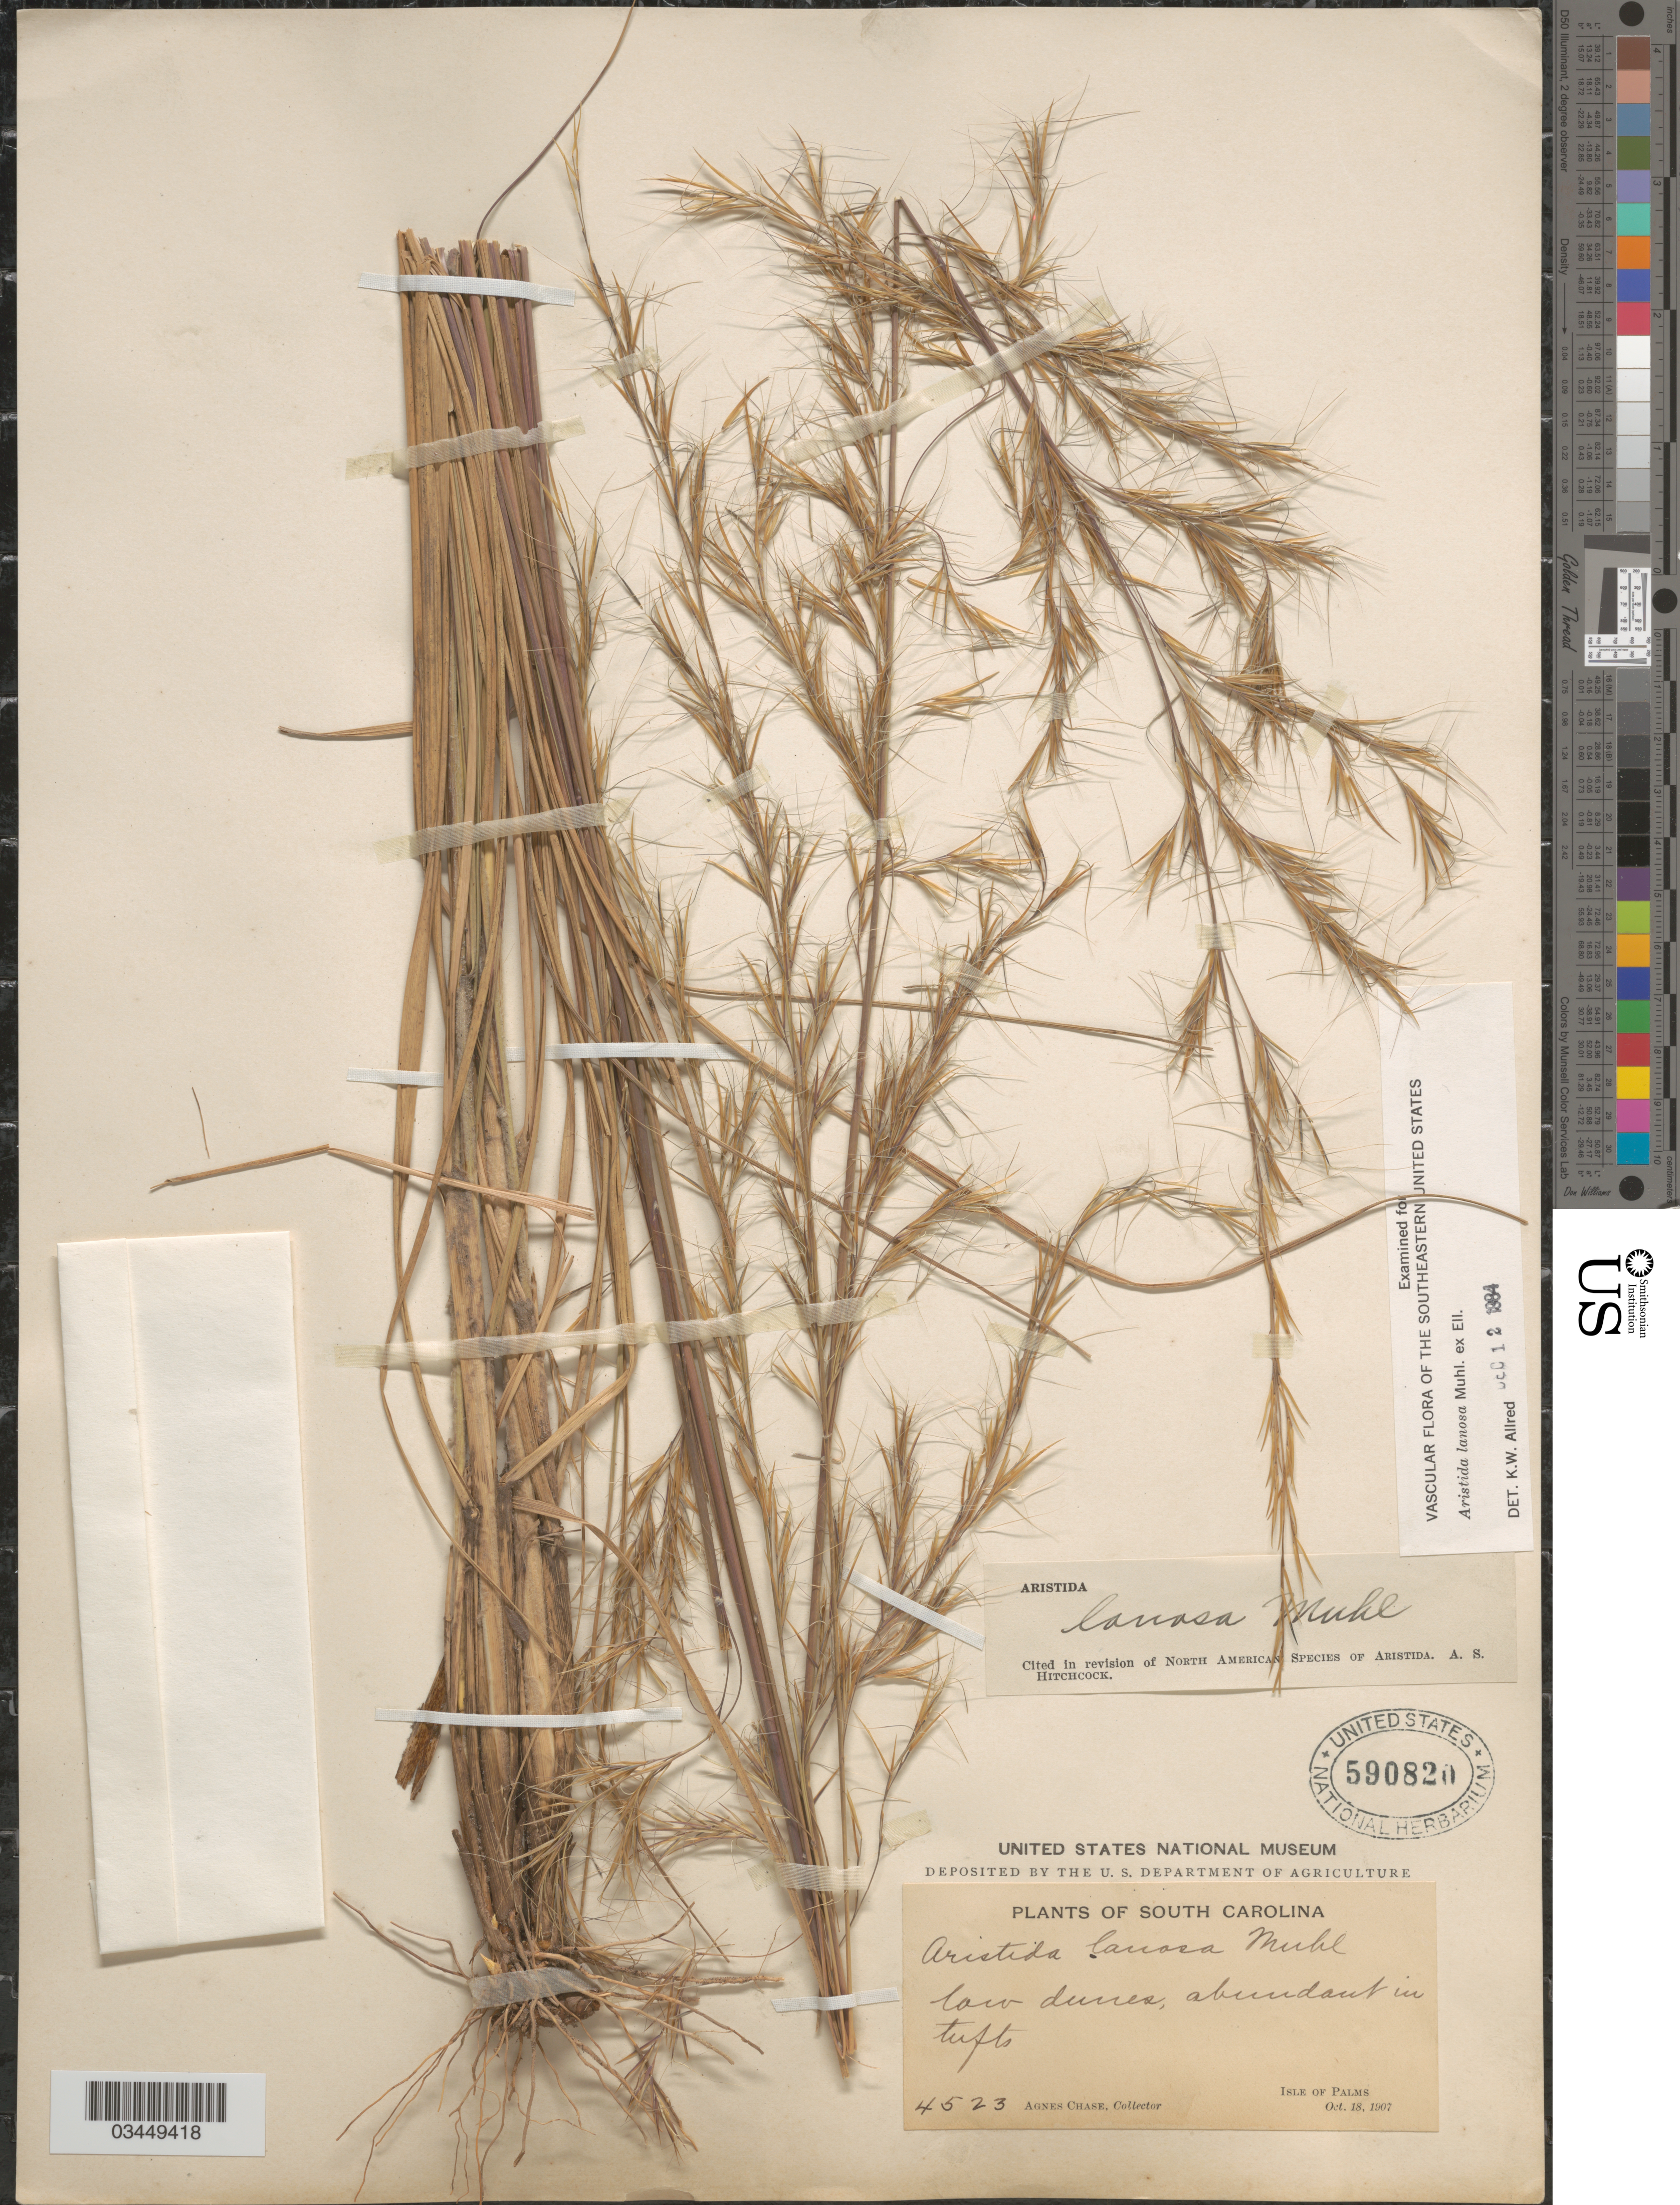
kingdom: Plantae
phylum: Tracheophyta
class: Liliopsida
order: Poales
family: Poaceae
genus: Aristida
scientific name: Aristida lanosa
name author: Muhl.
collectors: A. Chase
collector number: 4523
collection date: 1907-10-18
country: United States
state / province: South Carolina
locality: Isle of Palms.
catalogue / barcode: US 590820